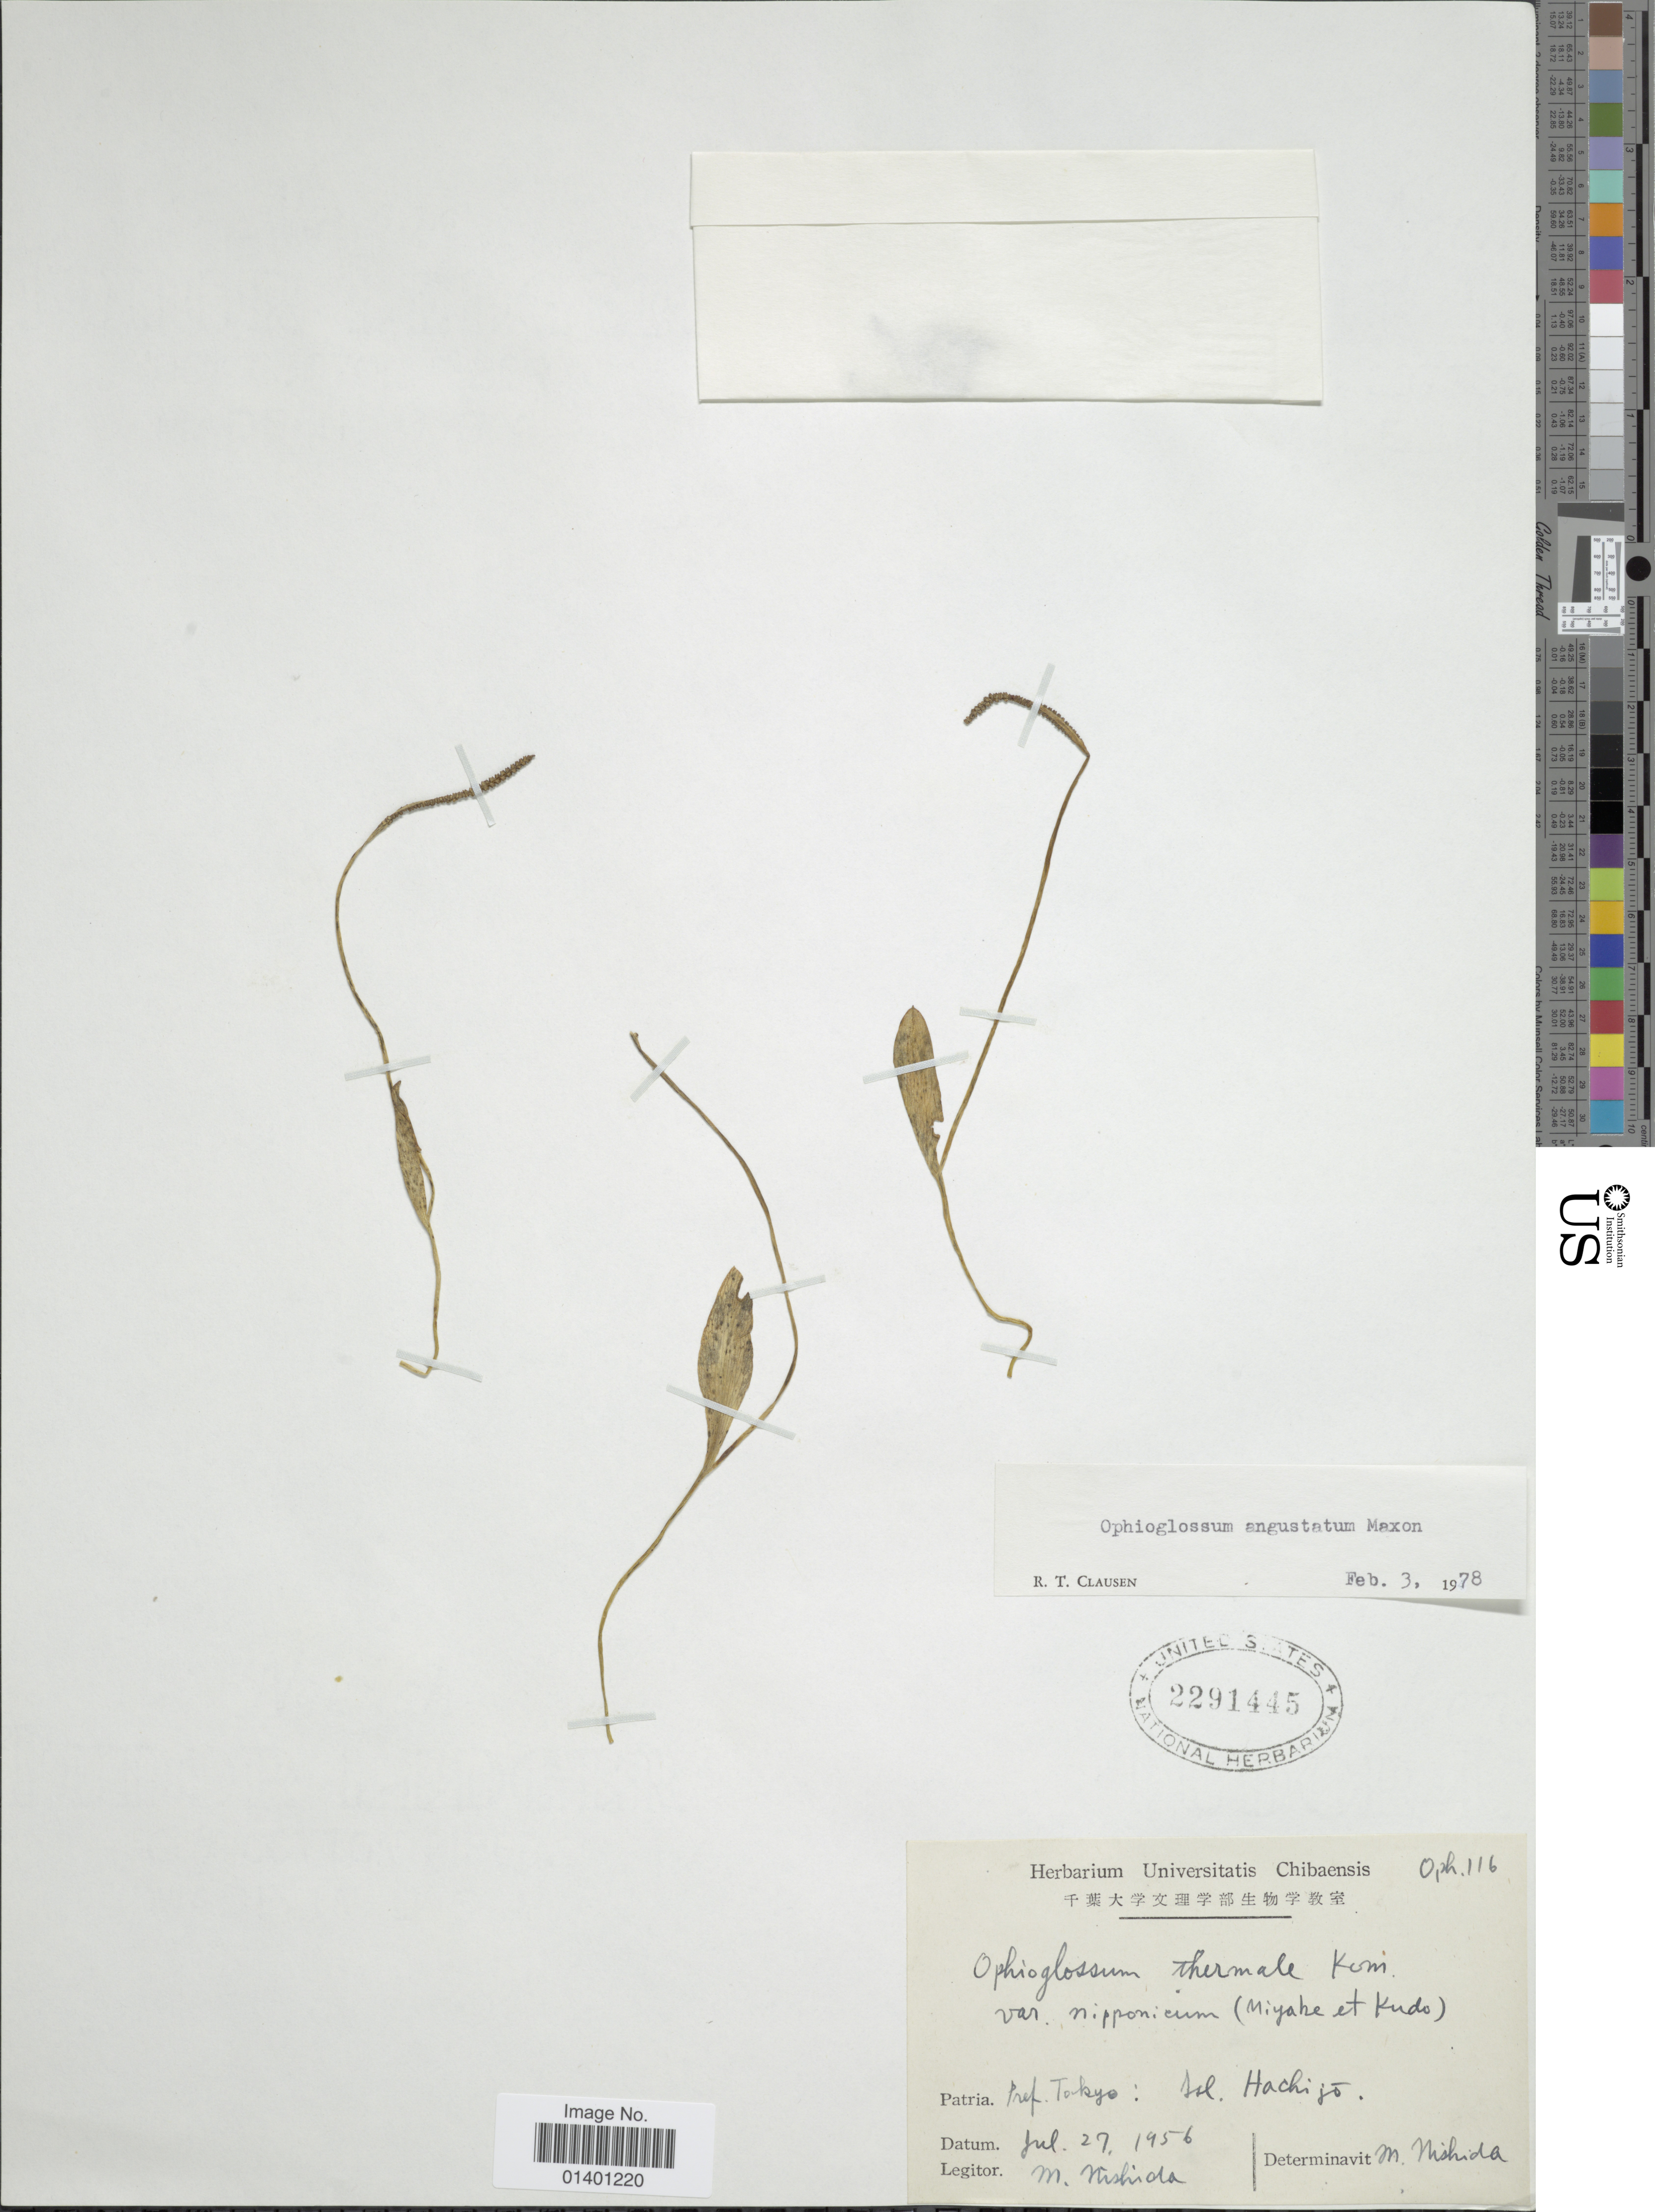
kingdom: Plantae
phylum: Tracheophyta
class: Polypodiopsida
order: Ophioglossales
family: Ophioglossaceae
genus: Ophioglossum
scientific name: Ophioglossum angustulatum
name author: Maxon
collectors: M. Nishida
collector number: oph. 116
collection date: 1956-07-27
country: Japan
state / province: Tokyo, Federal City of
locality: Isl. Hachijo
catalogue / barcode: US 2291445